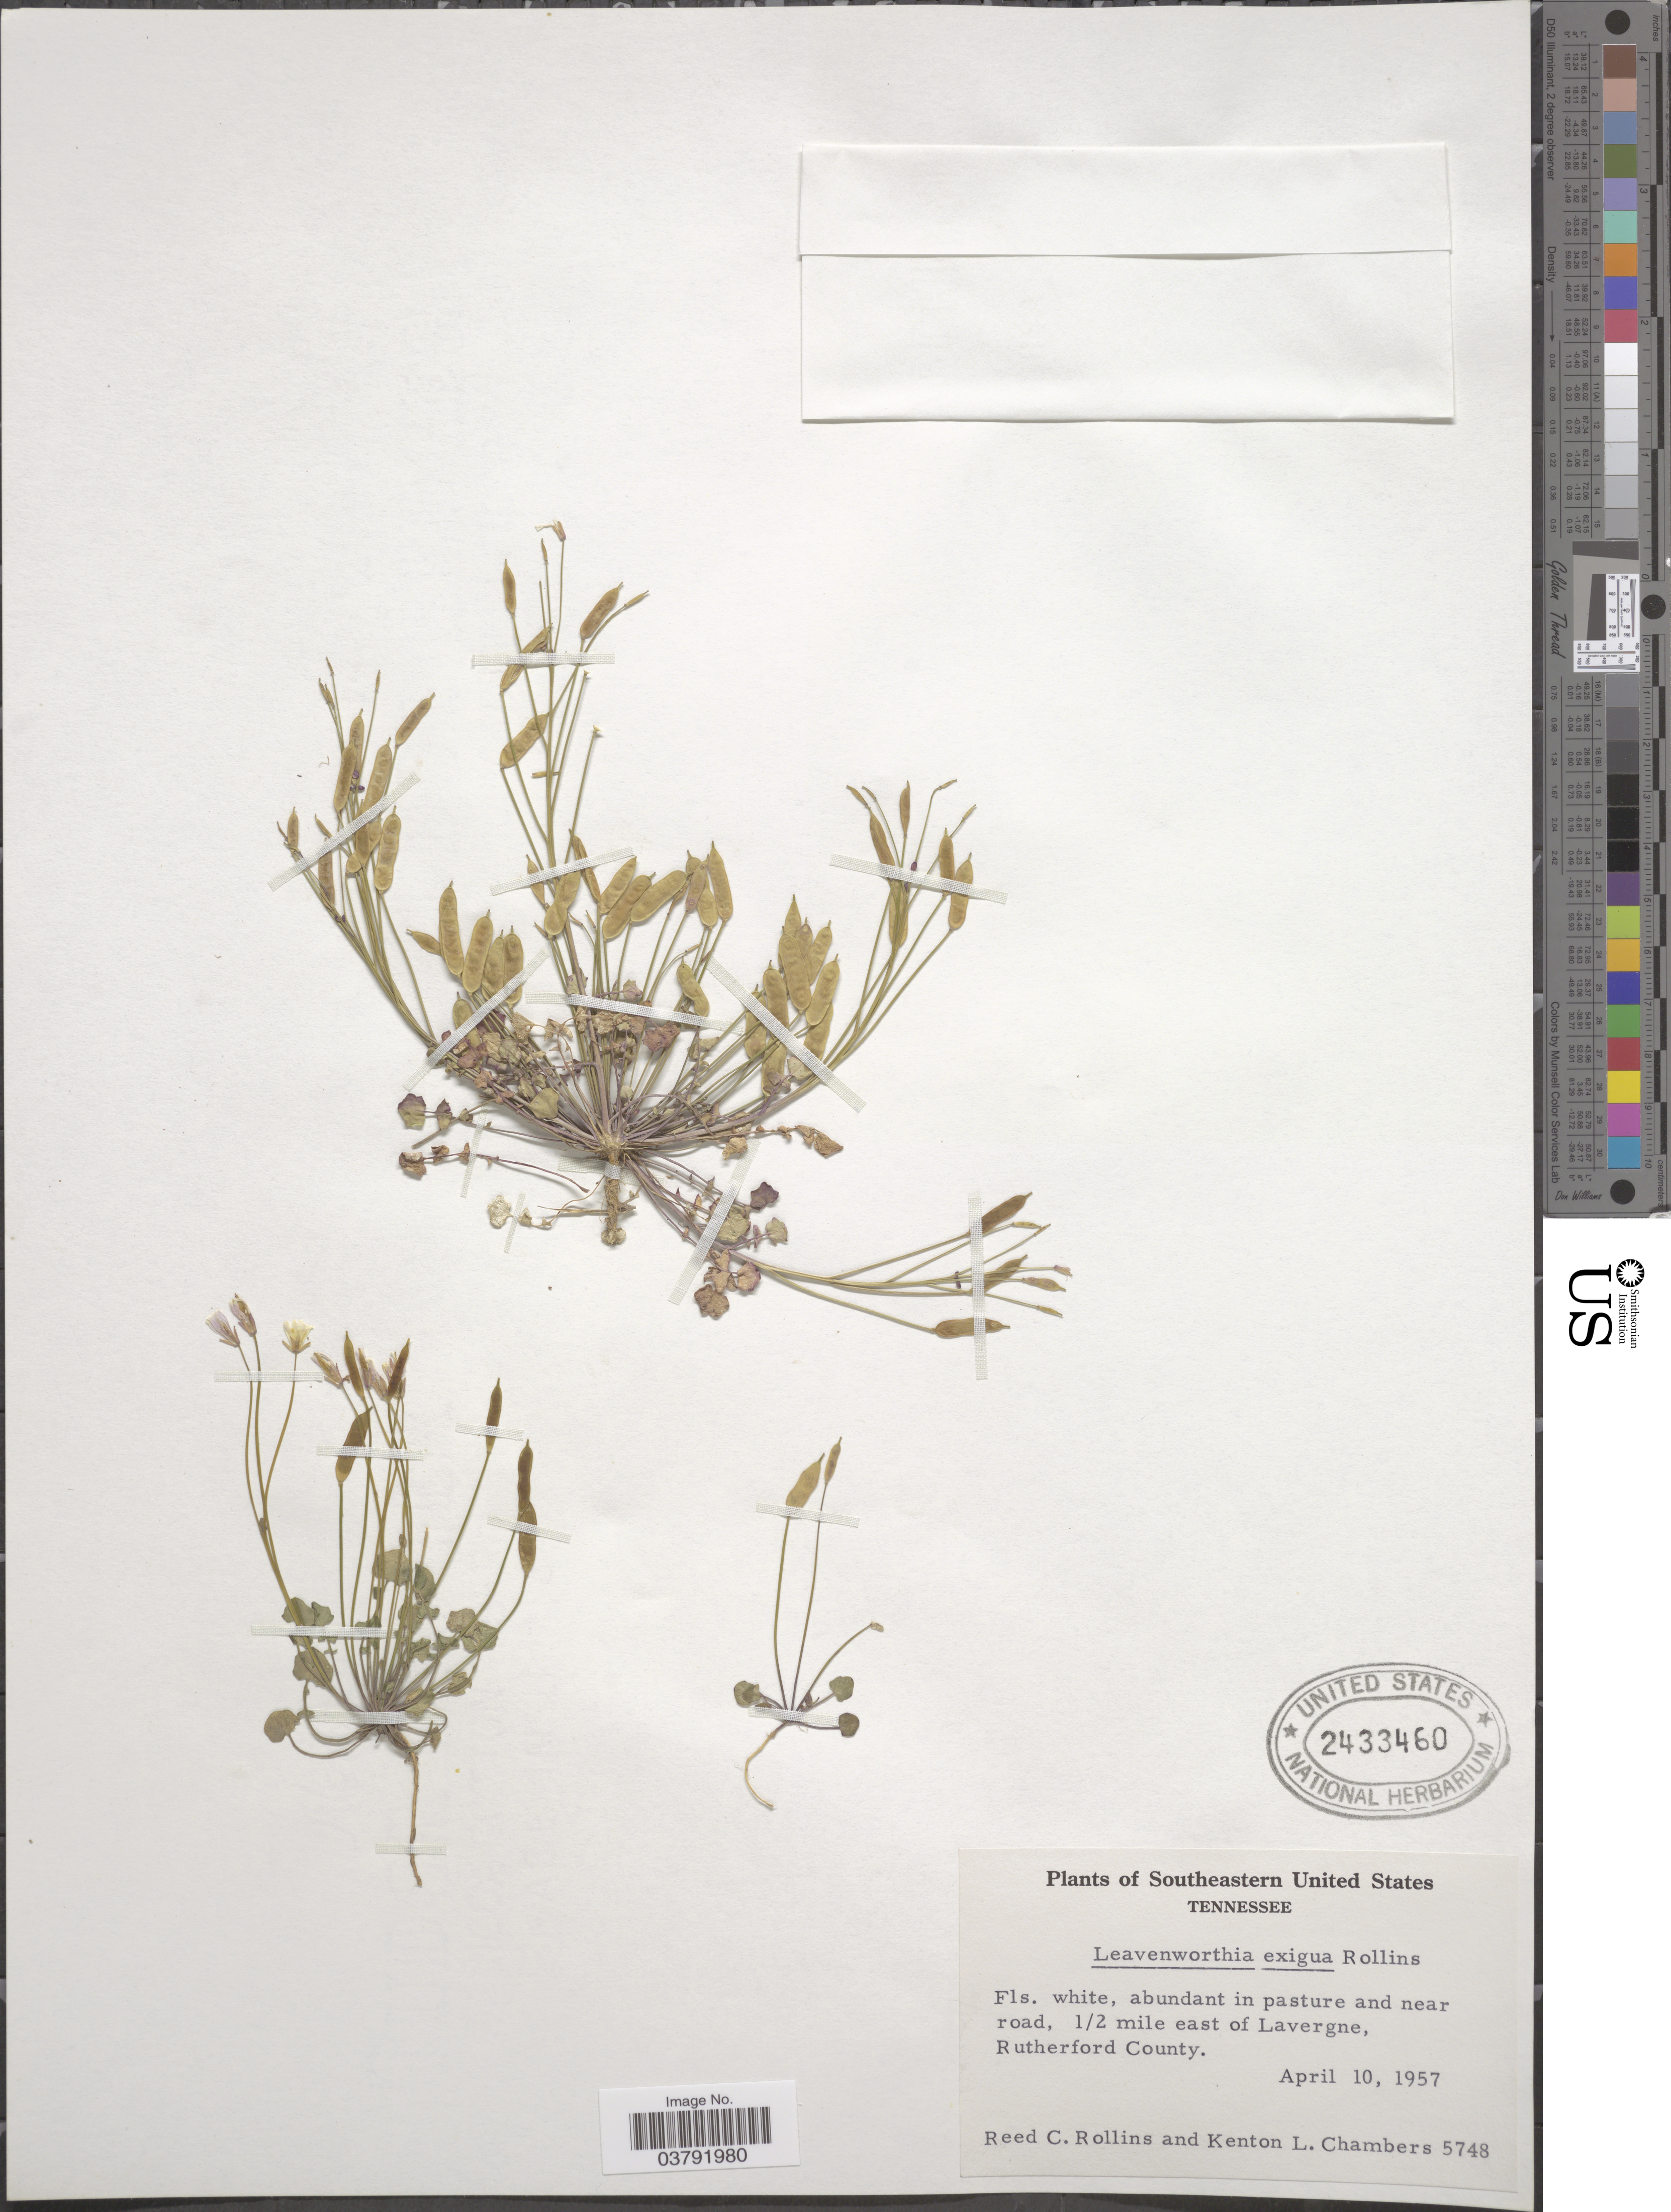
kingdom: Plantae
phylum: Tracheophyta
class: Magnoliopsida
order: Brassicales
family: Brassicaceae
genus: Leavenworthia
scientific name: Leavenworthia exigua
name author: Rollins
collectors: R. C. Rollins & K. L. Chambers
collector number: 5748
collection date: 1957-04-10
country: United States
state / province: Tennessee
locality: Southeastern United States. 1/2 mile east of Lavergne, Rutherford County.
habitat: abundant in pasture and near road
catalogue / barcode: US 2433460